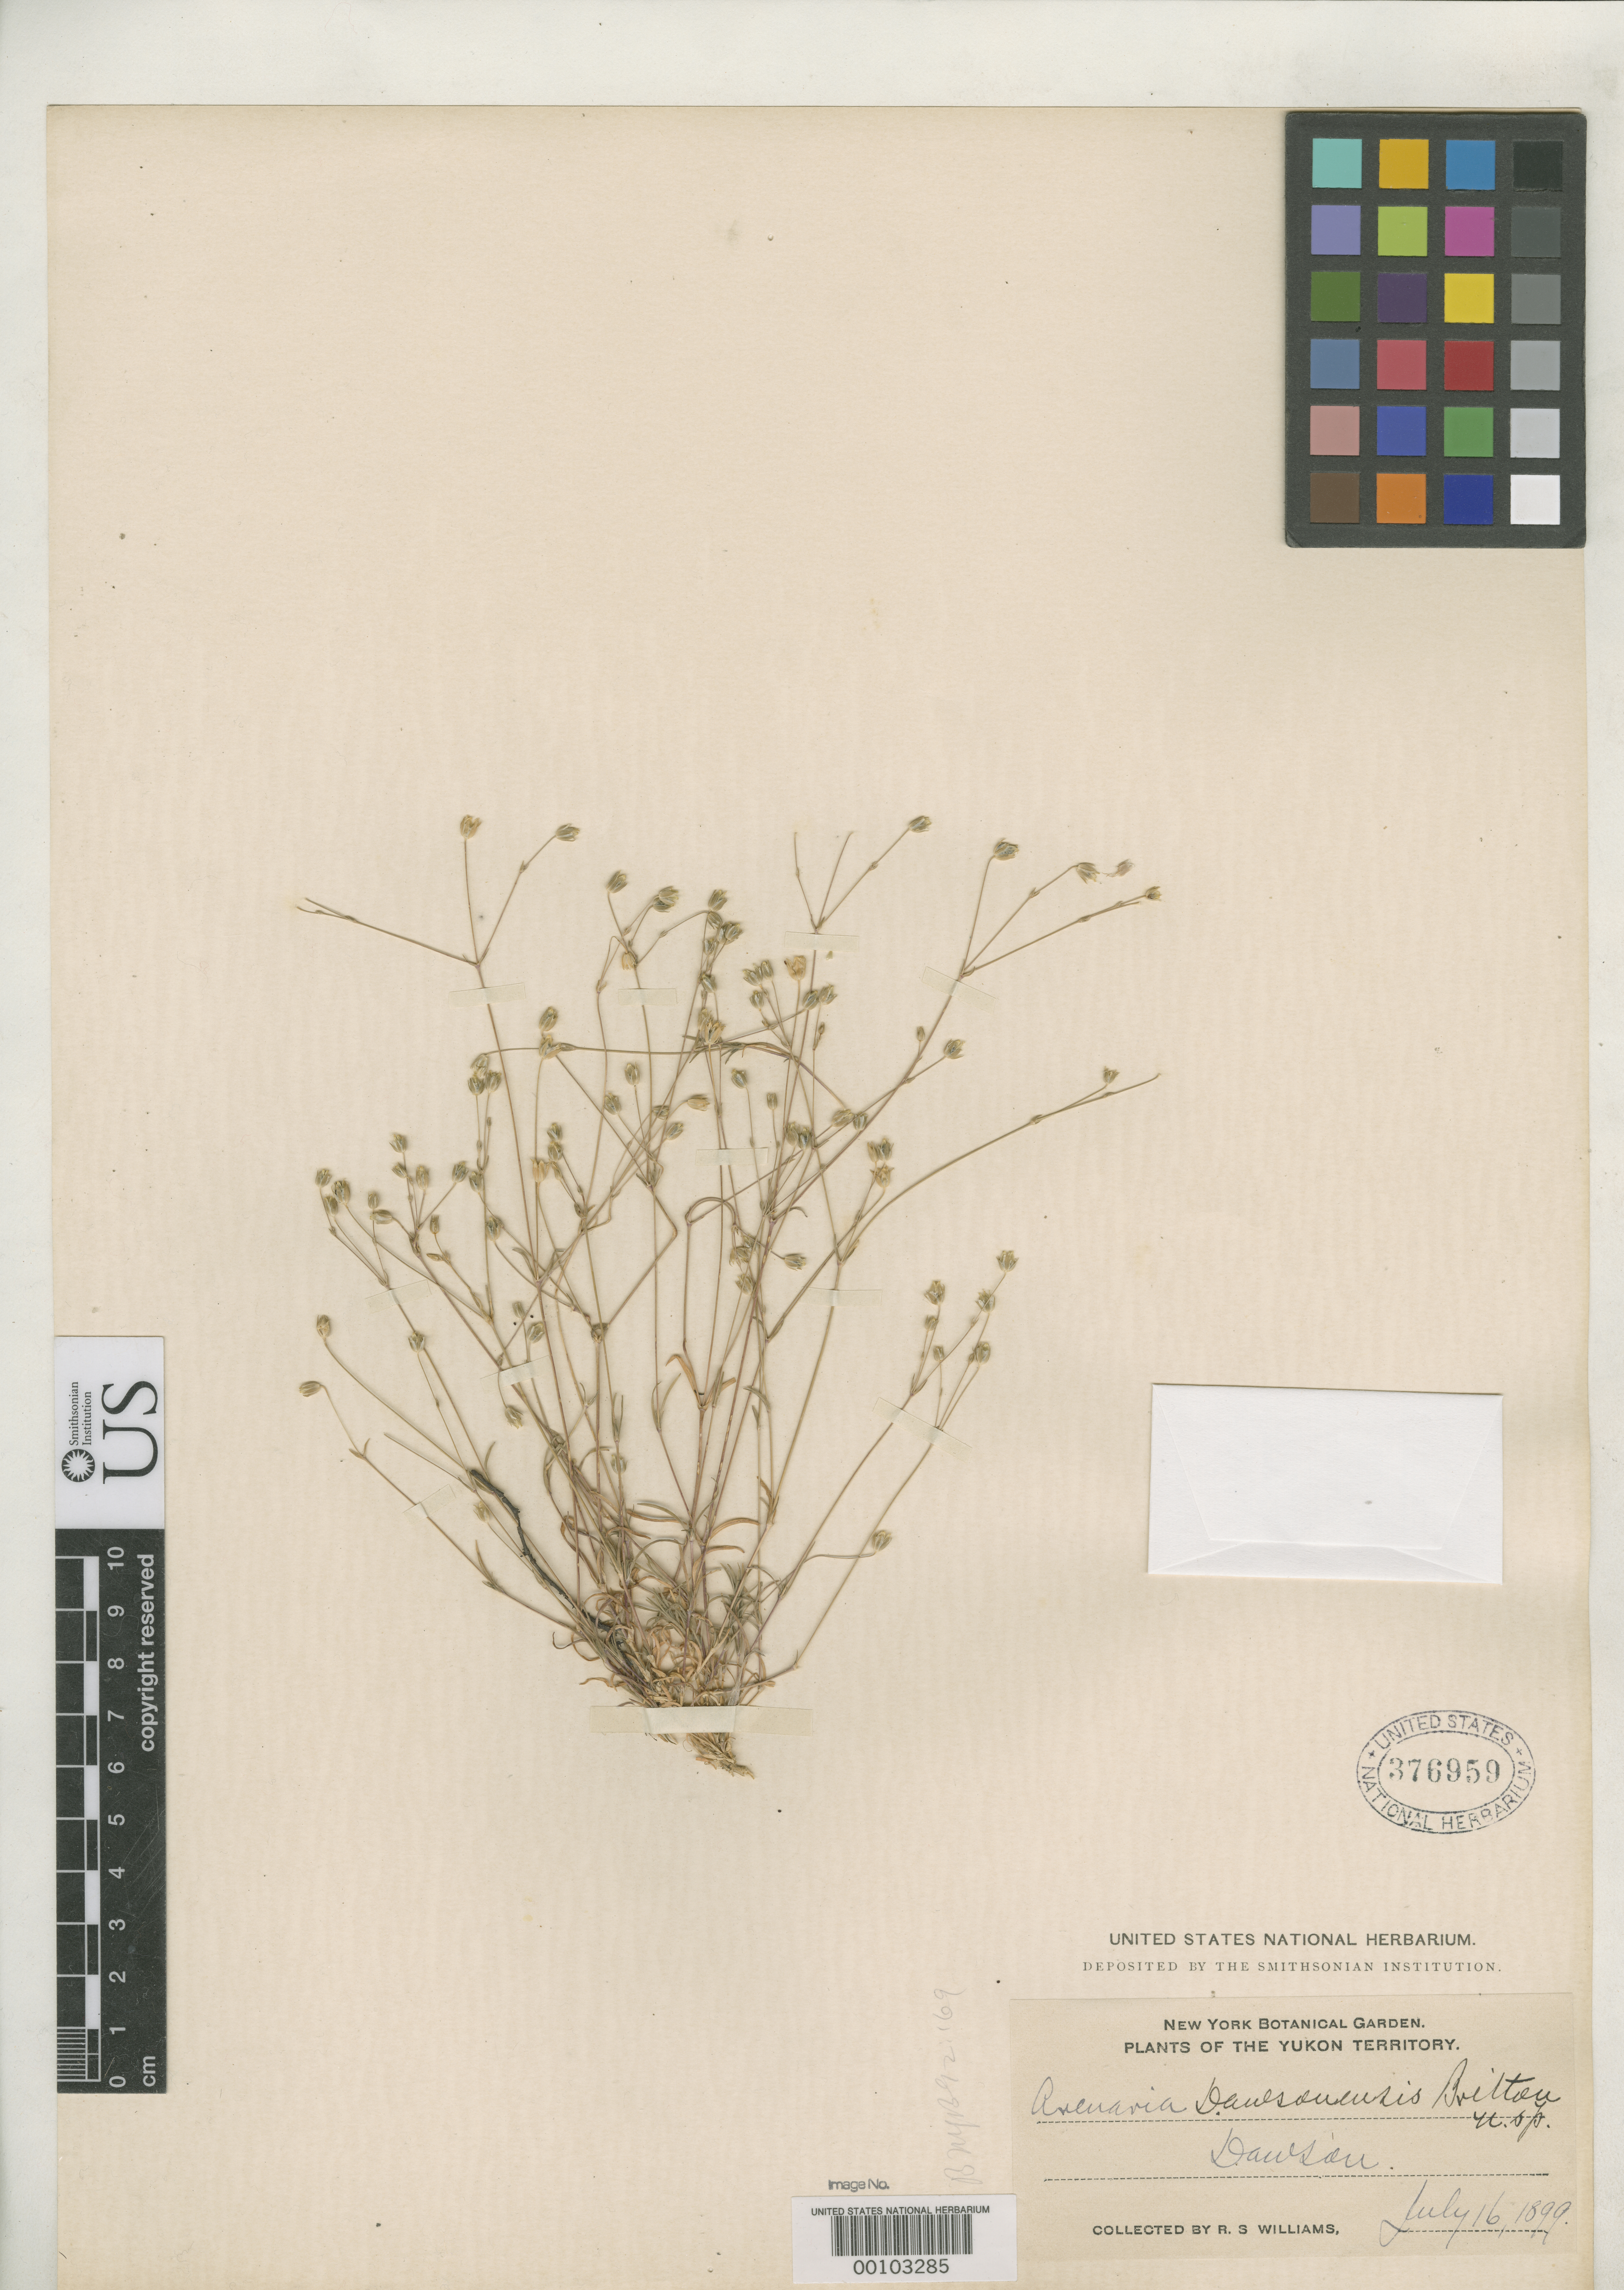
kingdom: Plantae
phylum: Tracheophyta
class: Magnoliopsida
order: Caryophyllales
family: Caryophyllaceae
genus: Arenaria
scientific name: Arenaria dawsonensis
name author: Britton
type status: Type Collection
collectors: R. S. Williams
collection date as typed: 16 Jul 1899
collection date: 1899-07-16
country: Canada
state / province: Yukon Territory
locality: Dawson.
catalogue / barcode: US 376959